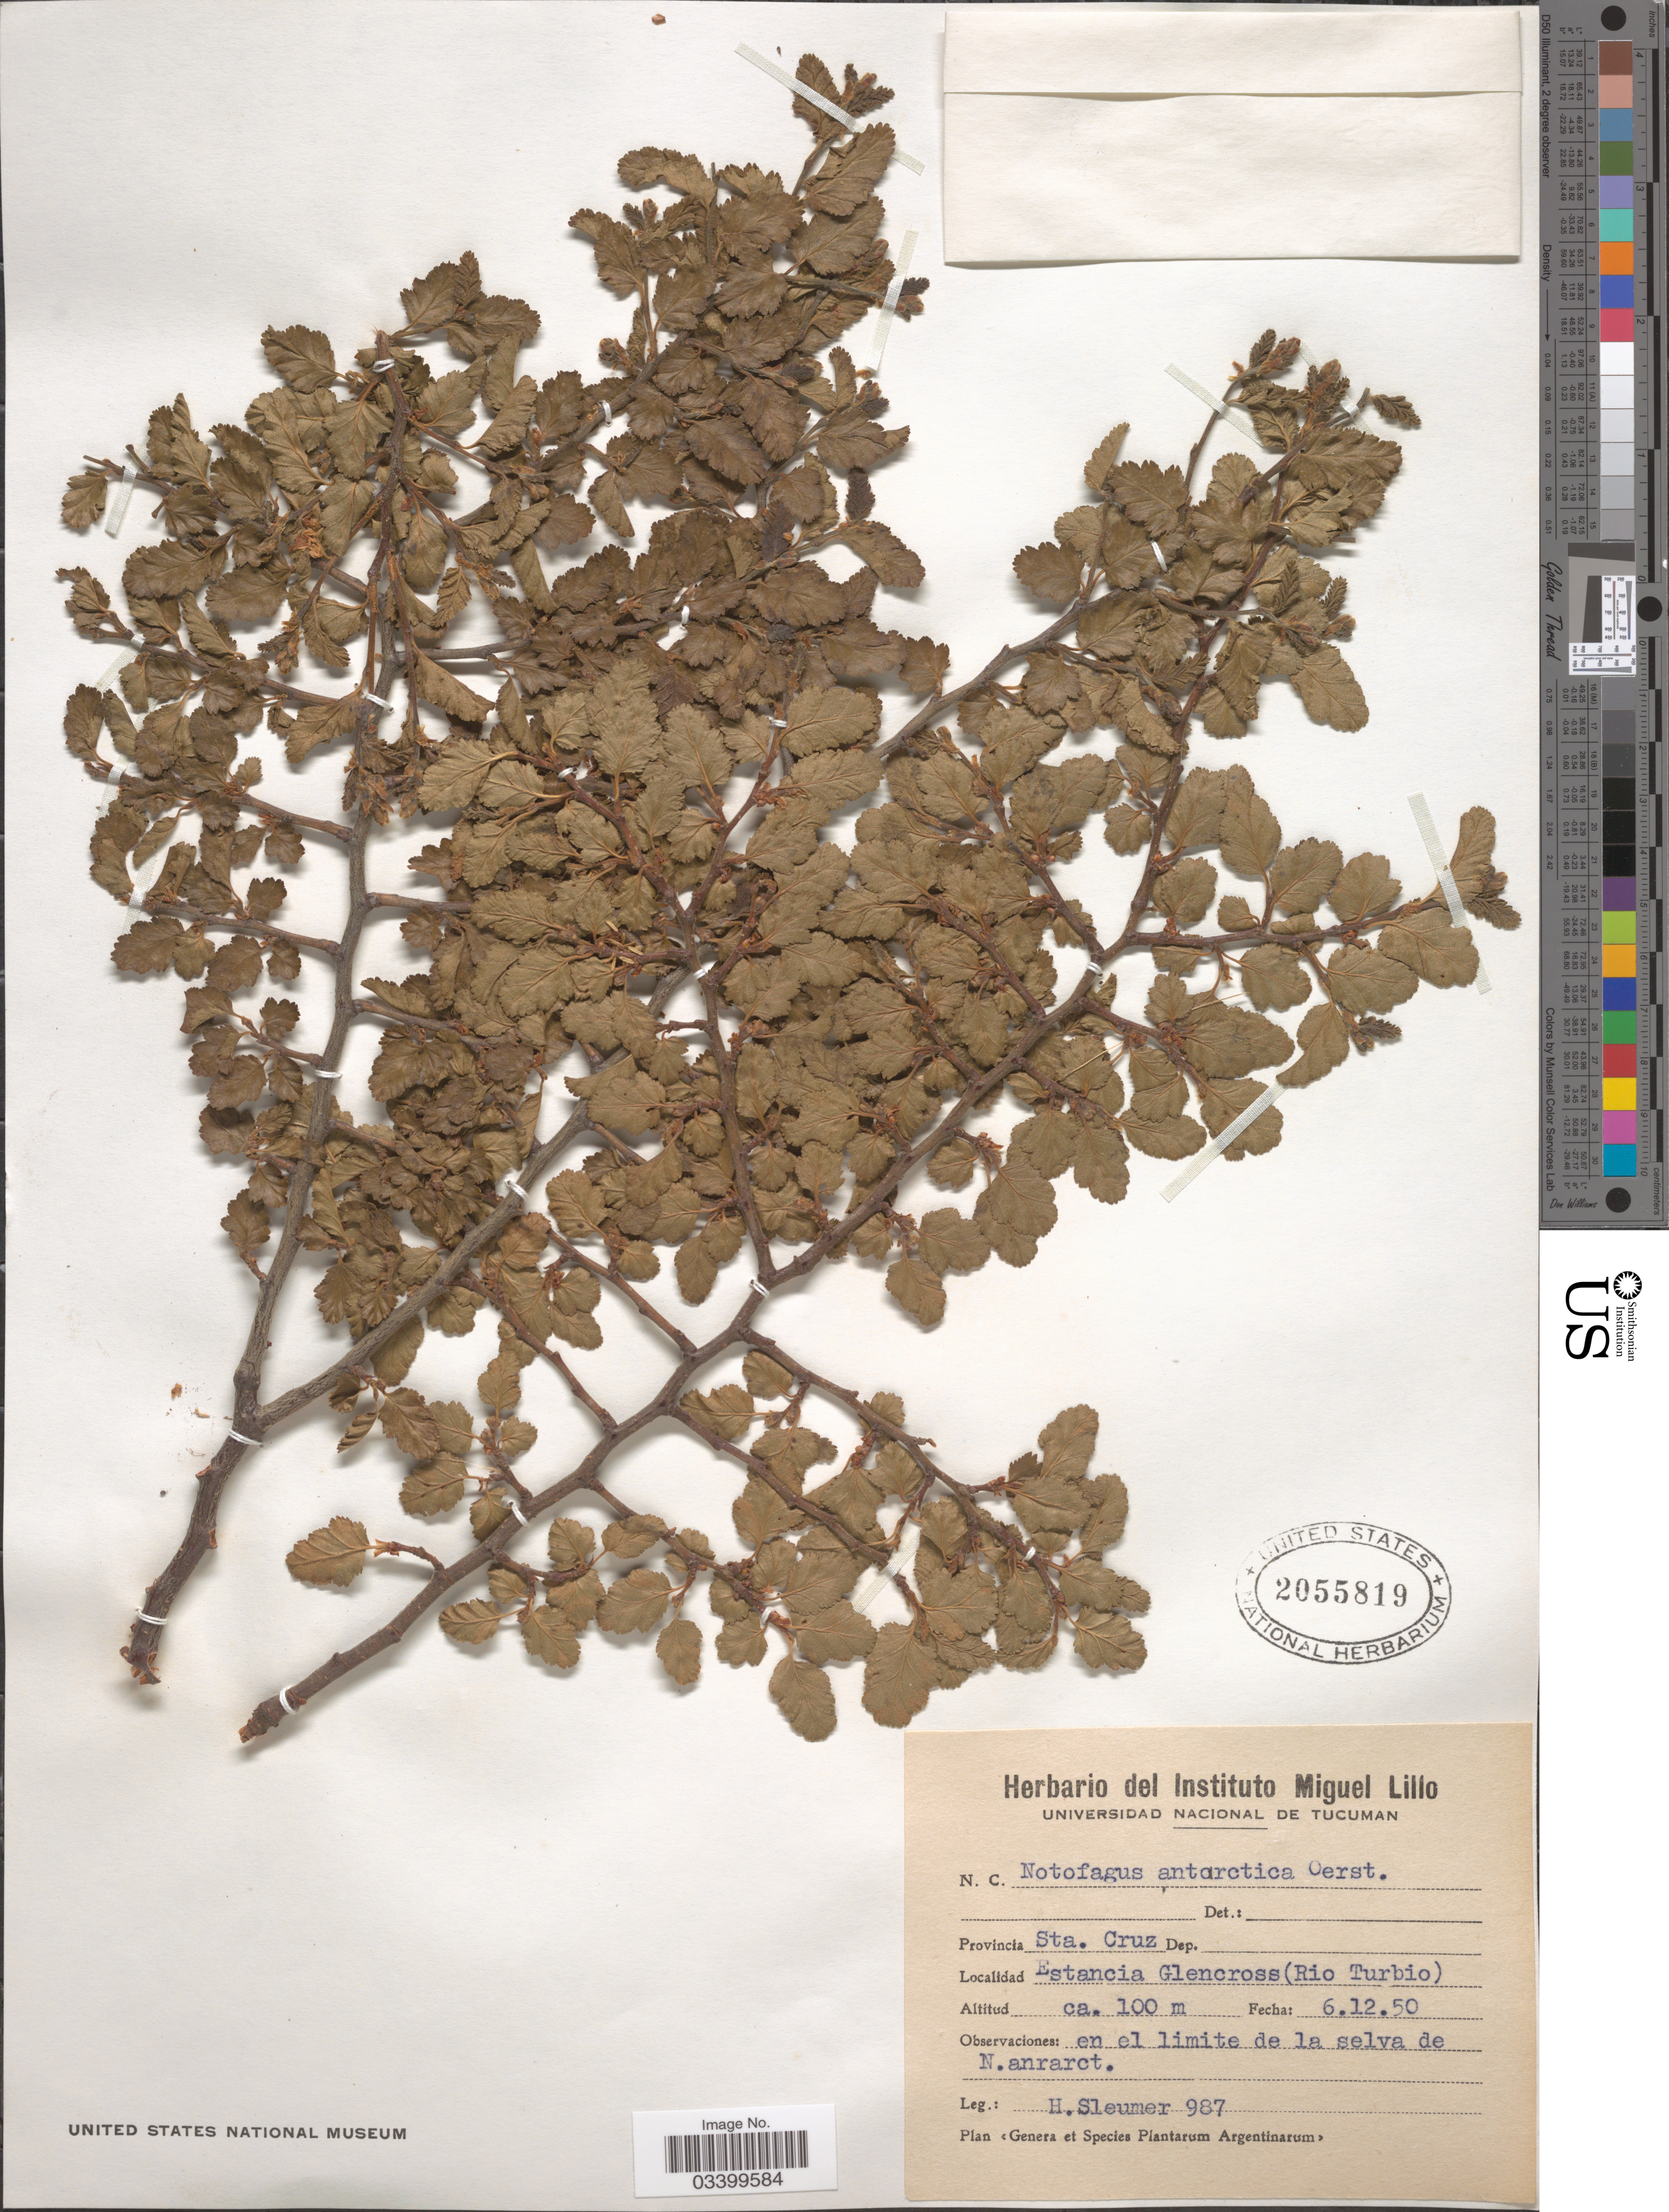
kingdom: Plantae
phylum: Tracheophyta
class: Magnoliopsida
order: Fagales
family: Nothofagaceae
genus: Nothofagus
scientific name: Nothofagus antarctica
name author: (G. Forst.) Oerst.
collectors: H. O. Sleumer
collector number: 987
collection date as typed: Transcribed d/m/y: 6/12/50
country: Argentina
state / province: Santa Cruz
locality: Estancia Glencross (Rio Turbio).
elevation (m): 100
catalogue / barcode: US 2055819